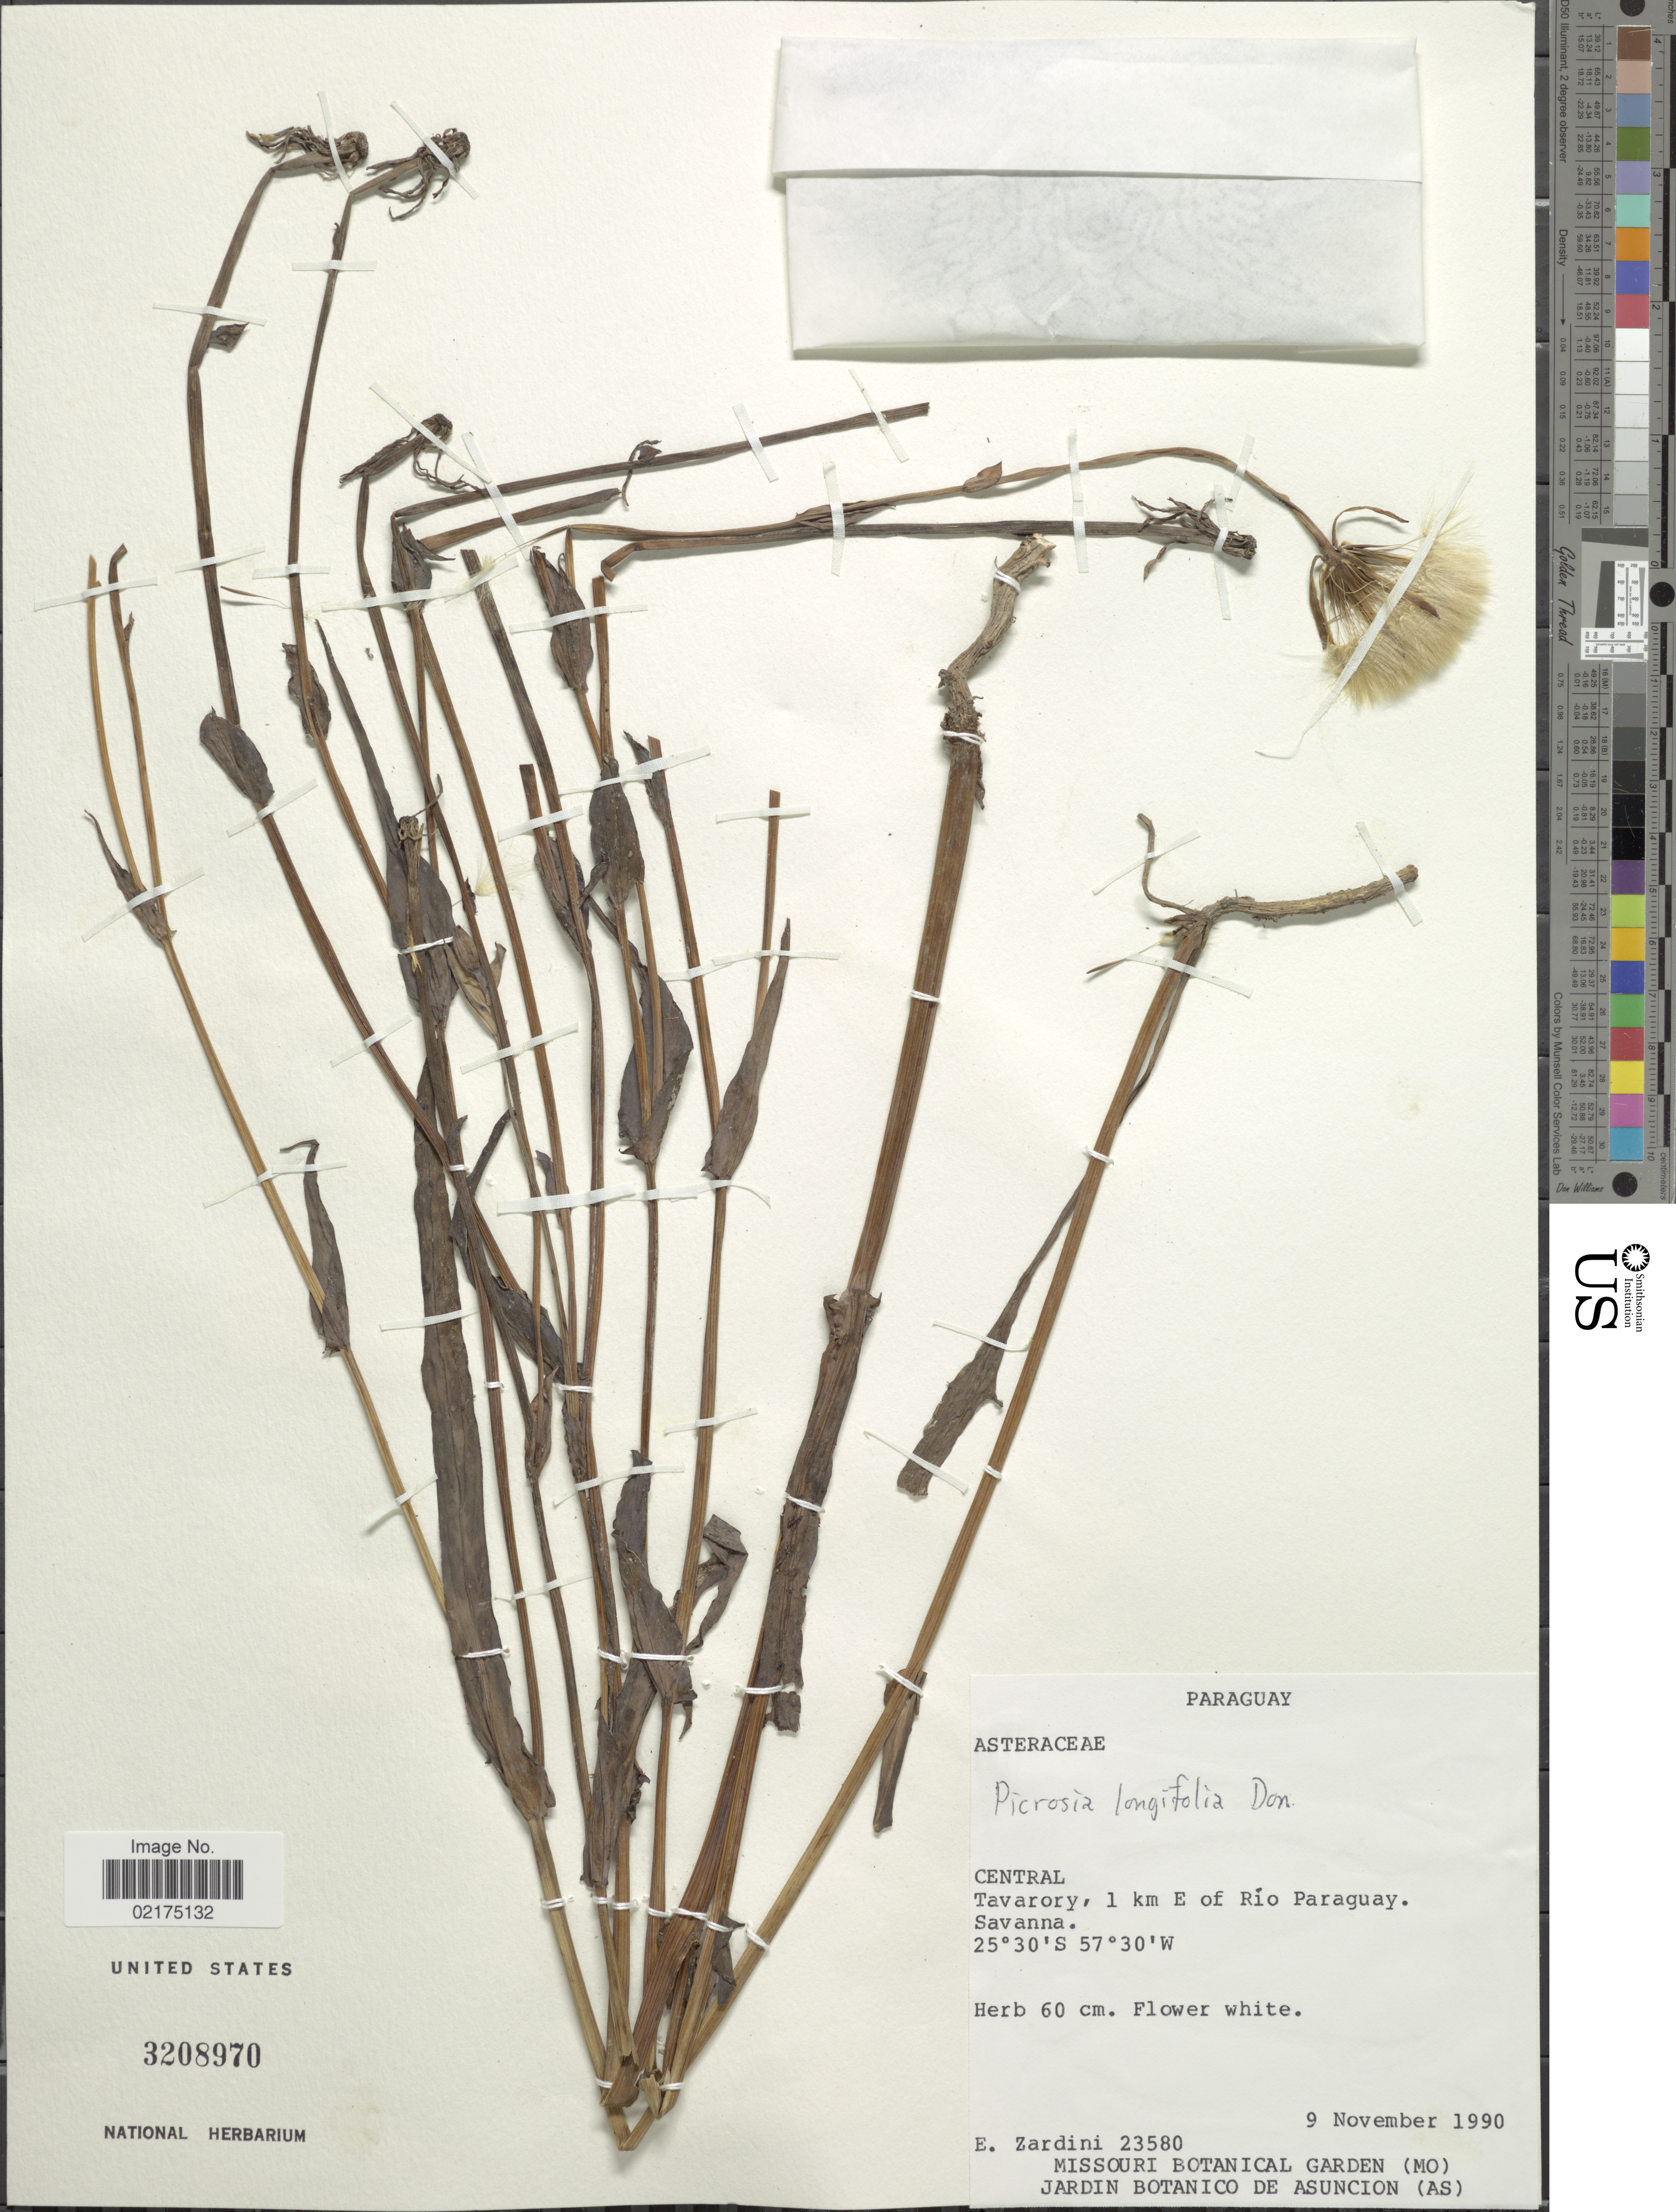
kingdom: Plantae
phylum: Tracheophyta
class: Magnoliopsida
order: Asterales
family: Asteraceae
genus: Picrosia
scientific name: Picrosia longifolia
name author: D. Don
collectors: E. M. Zardini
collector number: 23580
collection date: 1990-11-09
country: Paraguay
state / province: Central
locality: Tavarory, 1 km E of Rio Paraguay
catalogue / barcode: US 3208970